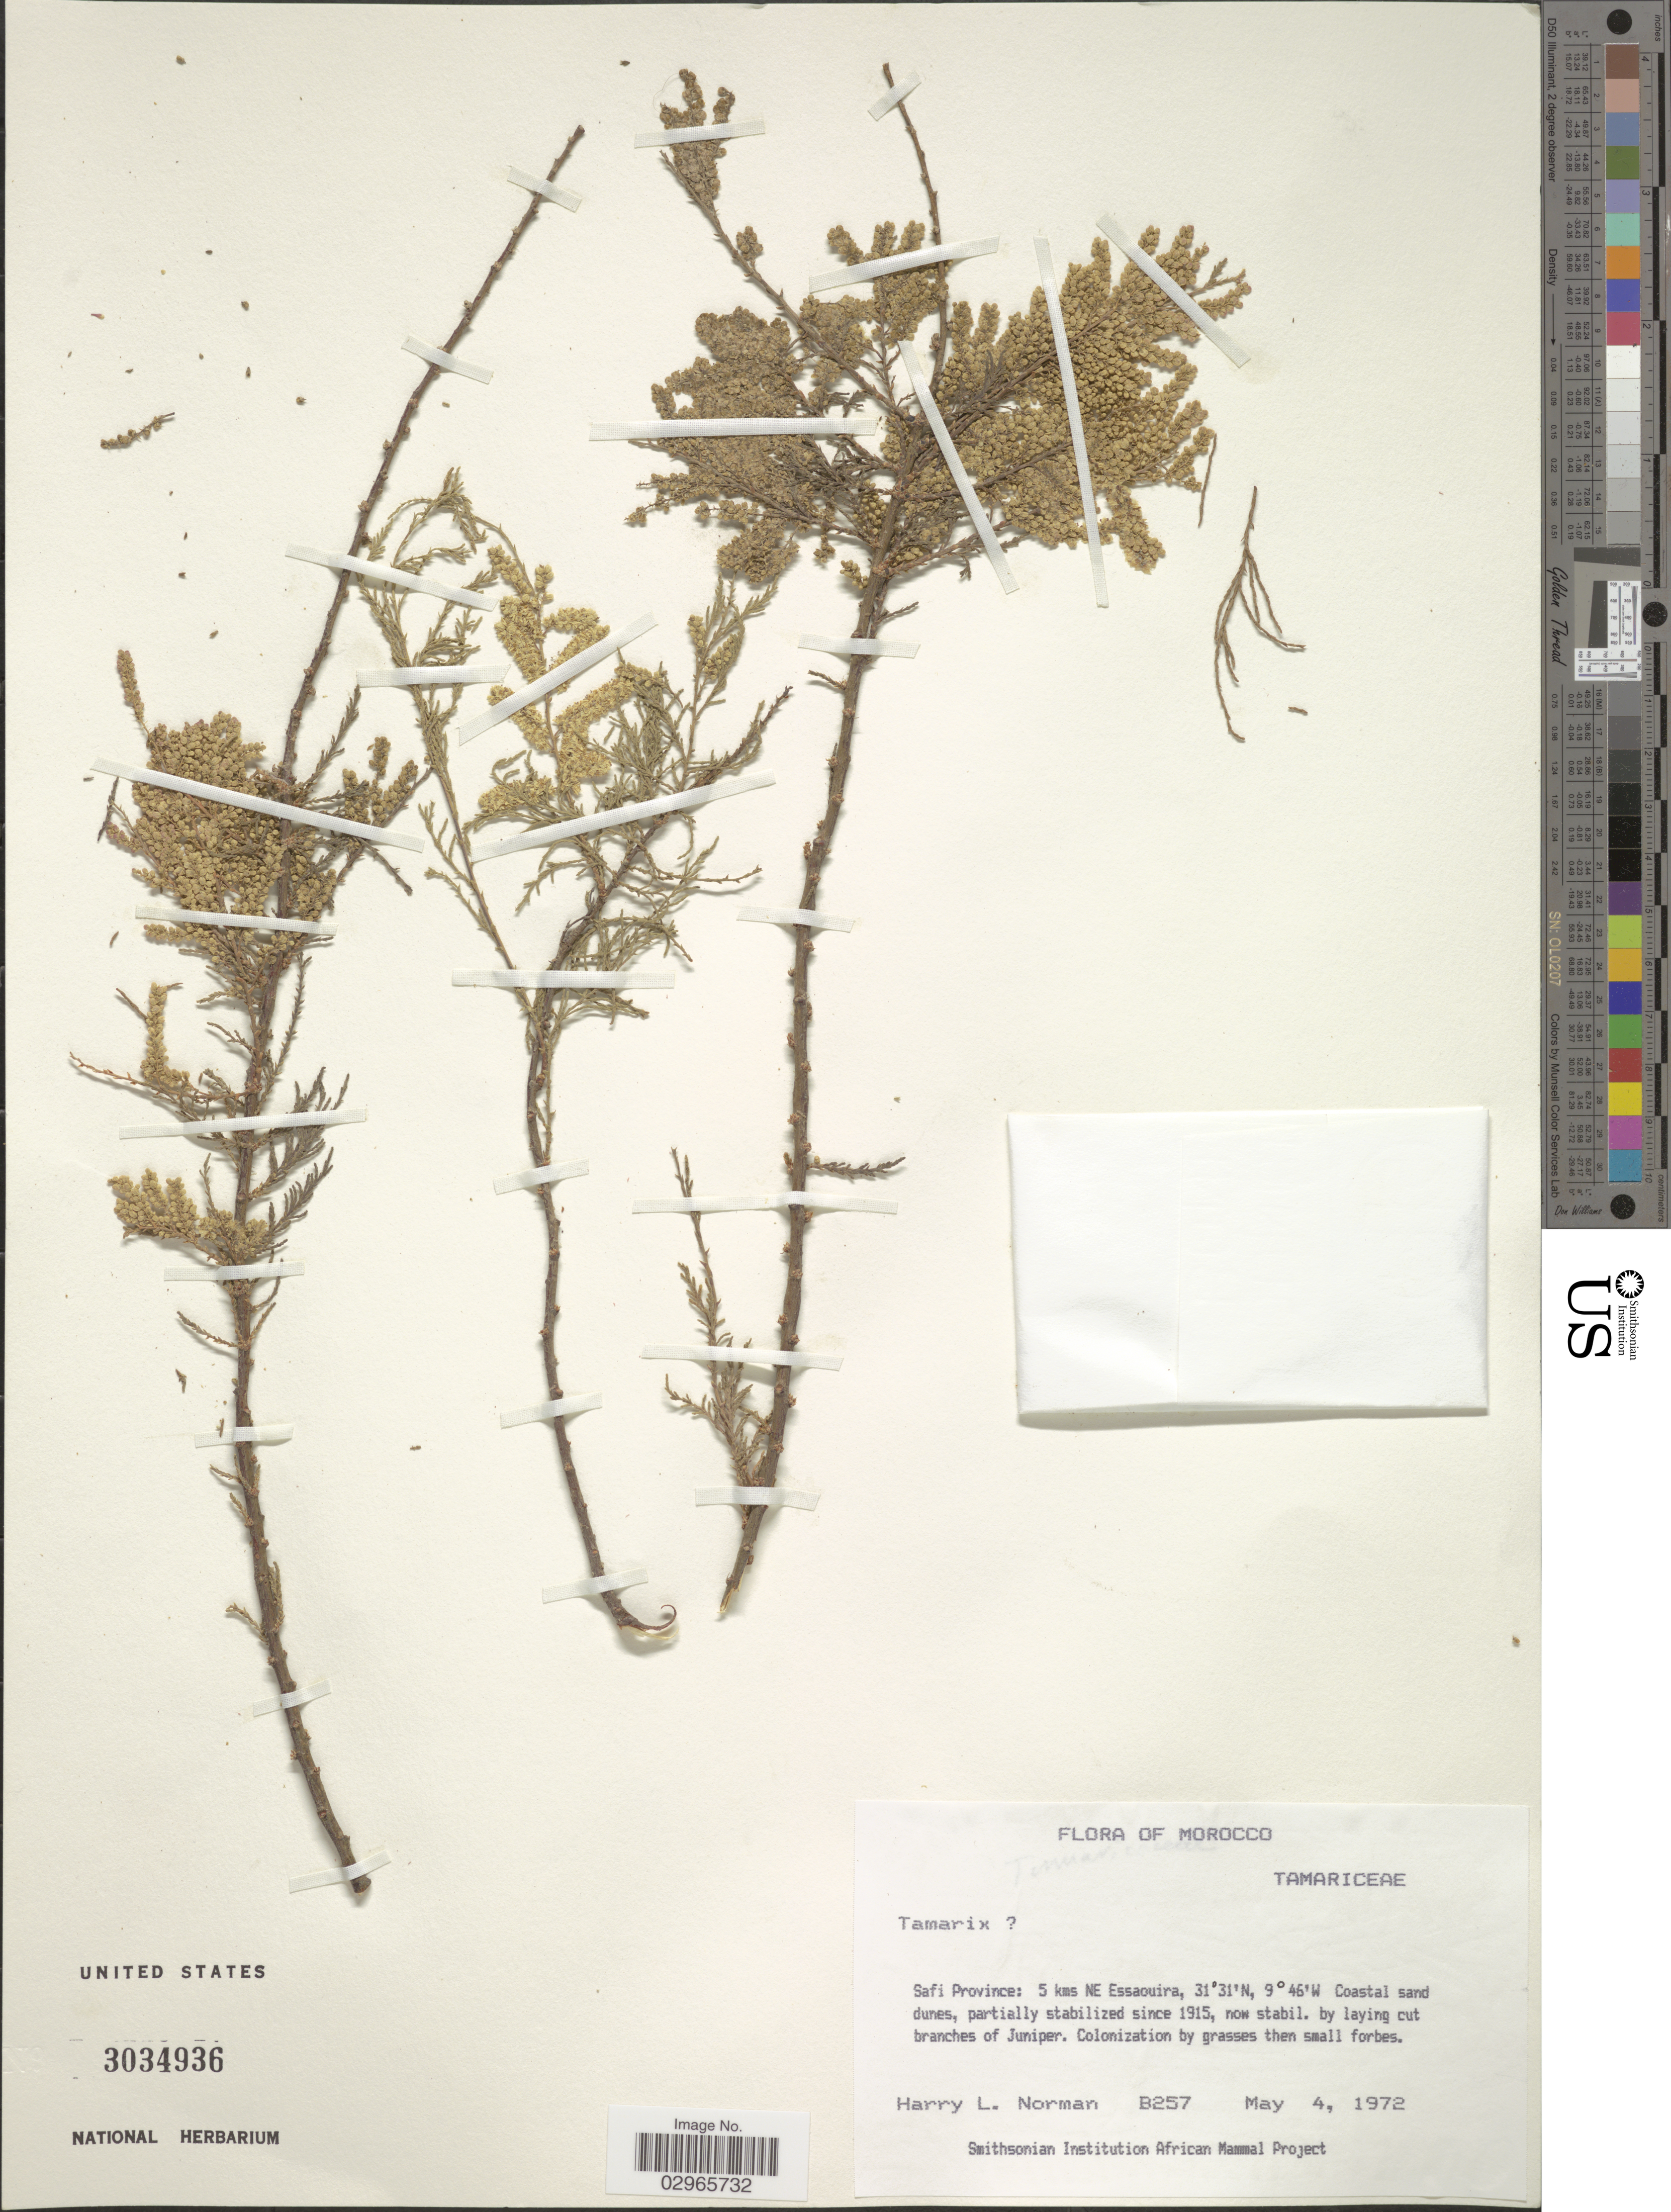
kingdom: Plantae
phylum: Tracheophyta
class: Magnoliopsida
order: Caryophyllales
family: Tamaricaceae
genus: Tamarix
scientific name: Tamarix sp.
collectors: Norman, H.L.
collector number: B257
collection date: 1972-05-04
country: Morocco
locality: Safi Province: 5 kms NE Essaouira.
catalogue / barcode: US 3034936